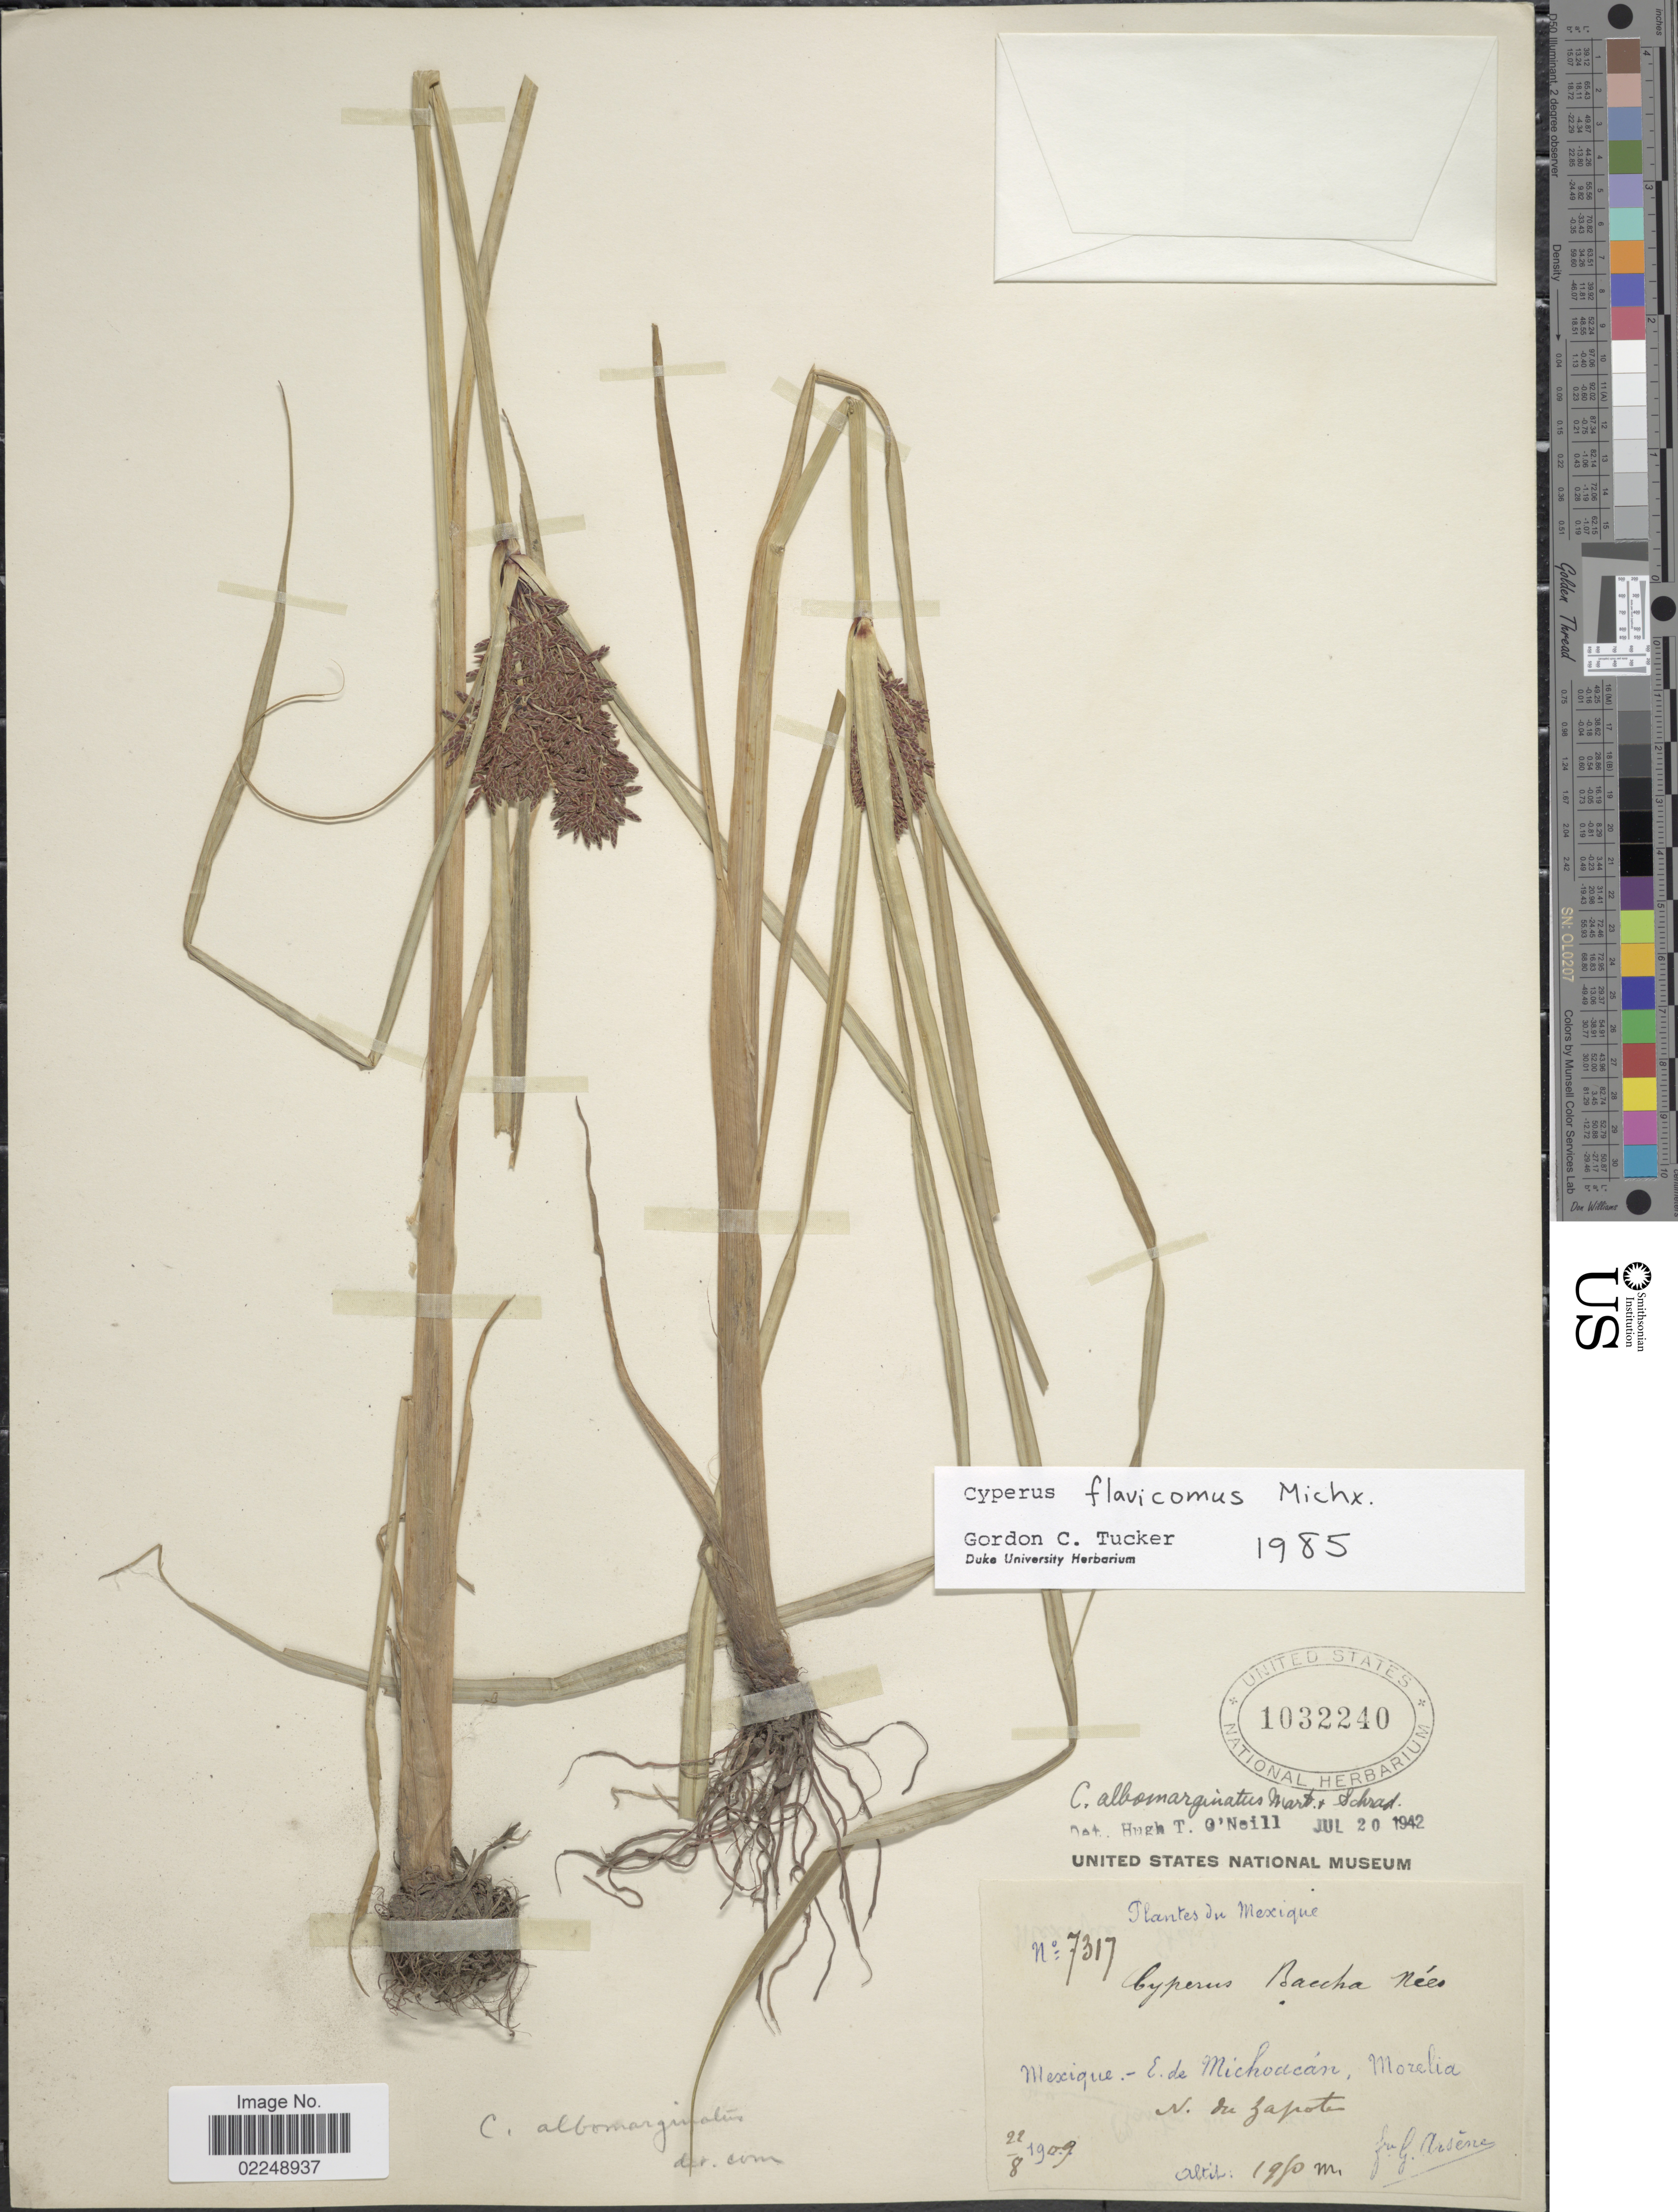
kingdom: Plantae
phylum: Tracheophyta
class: Liliopsida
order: Poales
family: Cyperaceae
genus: Cyperus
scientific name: Cyperus flavicomus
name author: Michx.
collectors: Bro. G. Arsène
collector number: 7317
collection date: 1909-08-22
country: Mexico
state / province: Michoacán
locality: N. du Zapote [North of Zapote], Morelia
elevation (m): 1980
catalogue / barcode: US 1032240